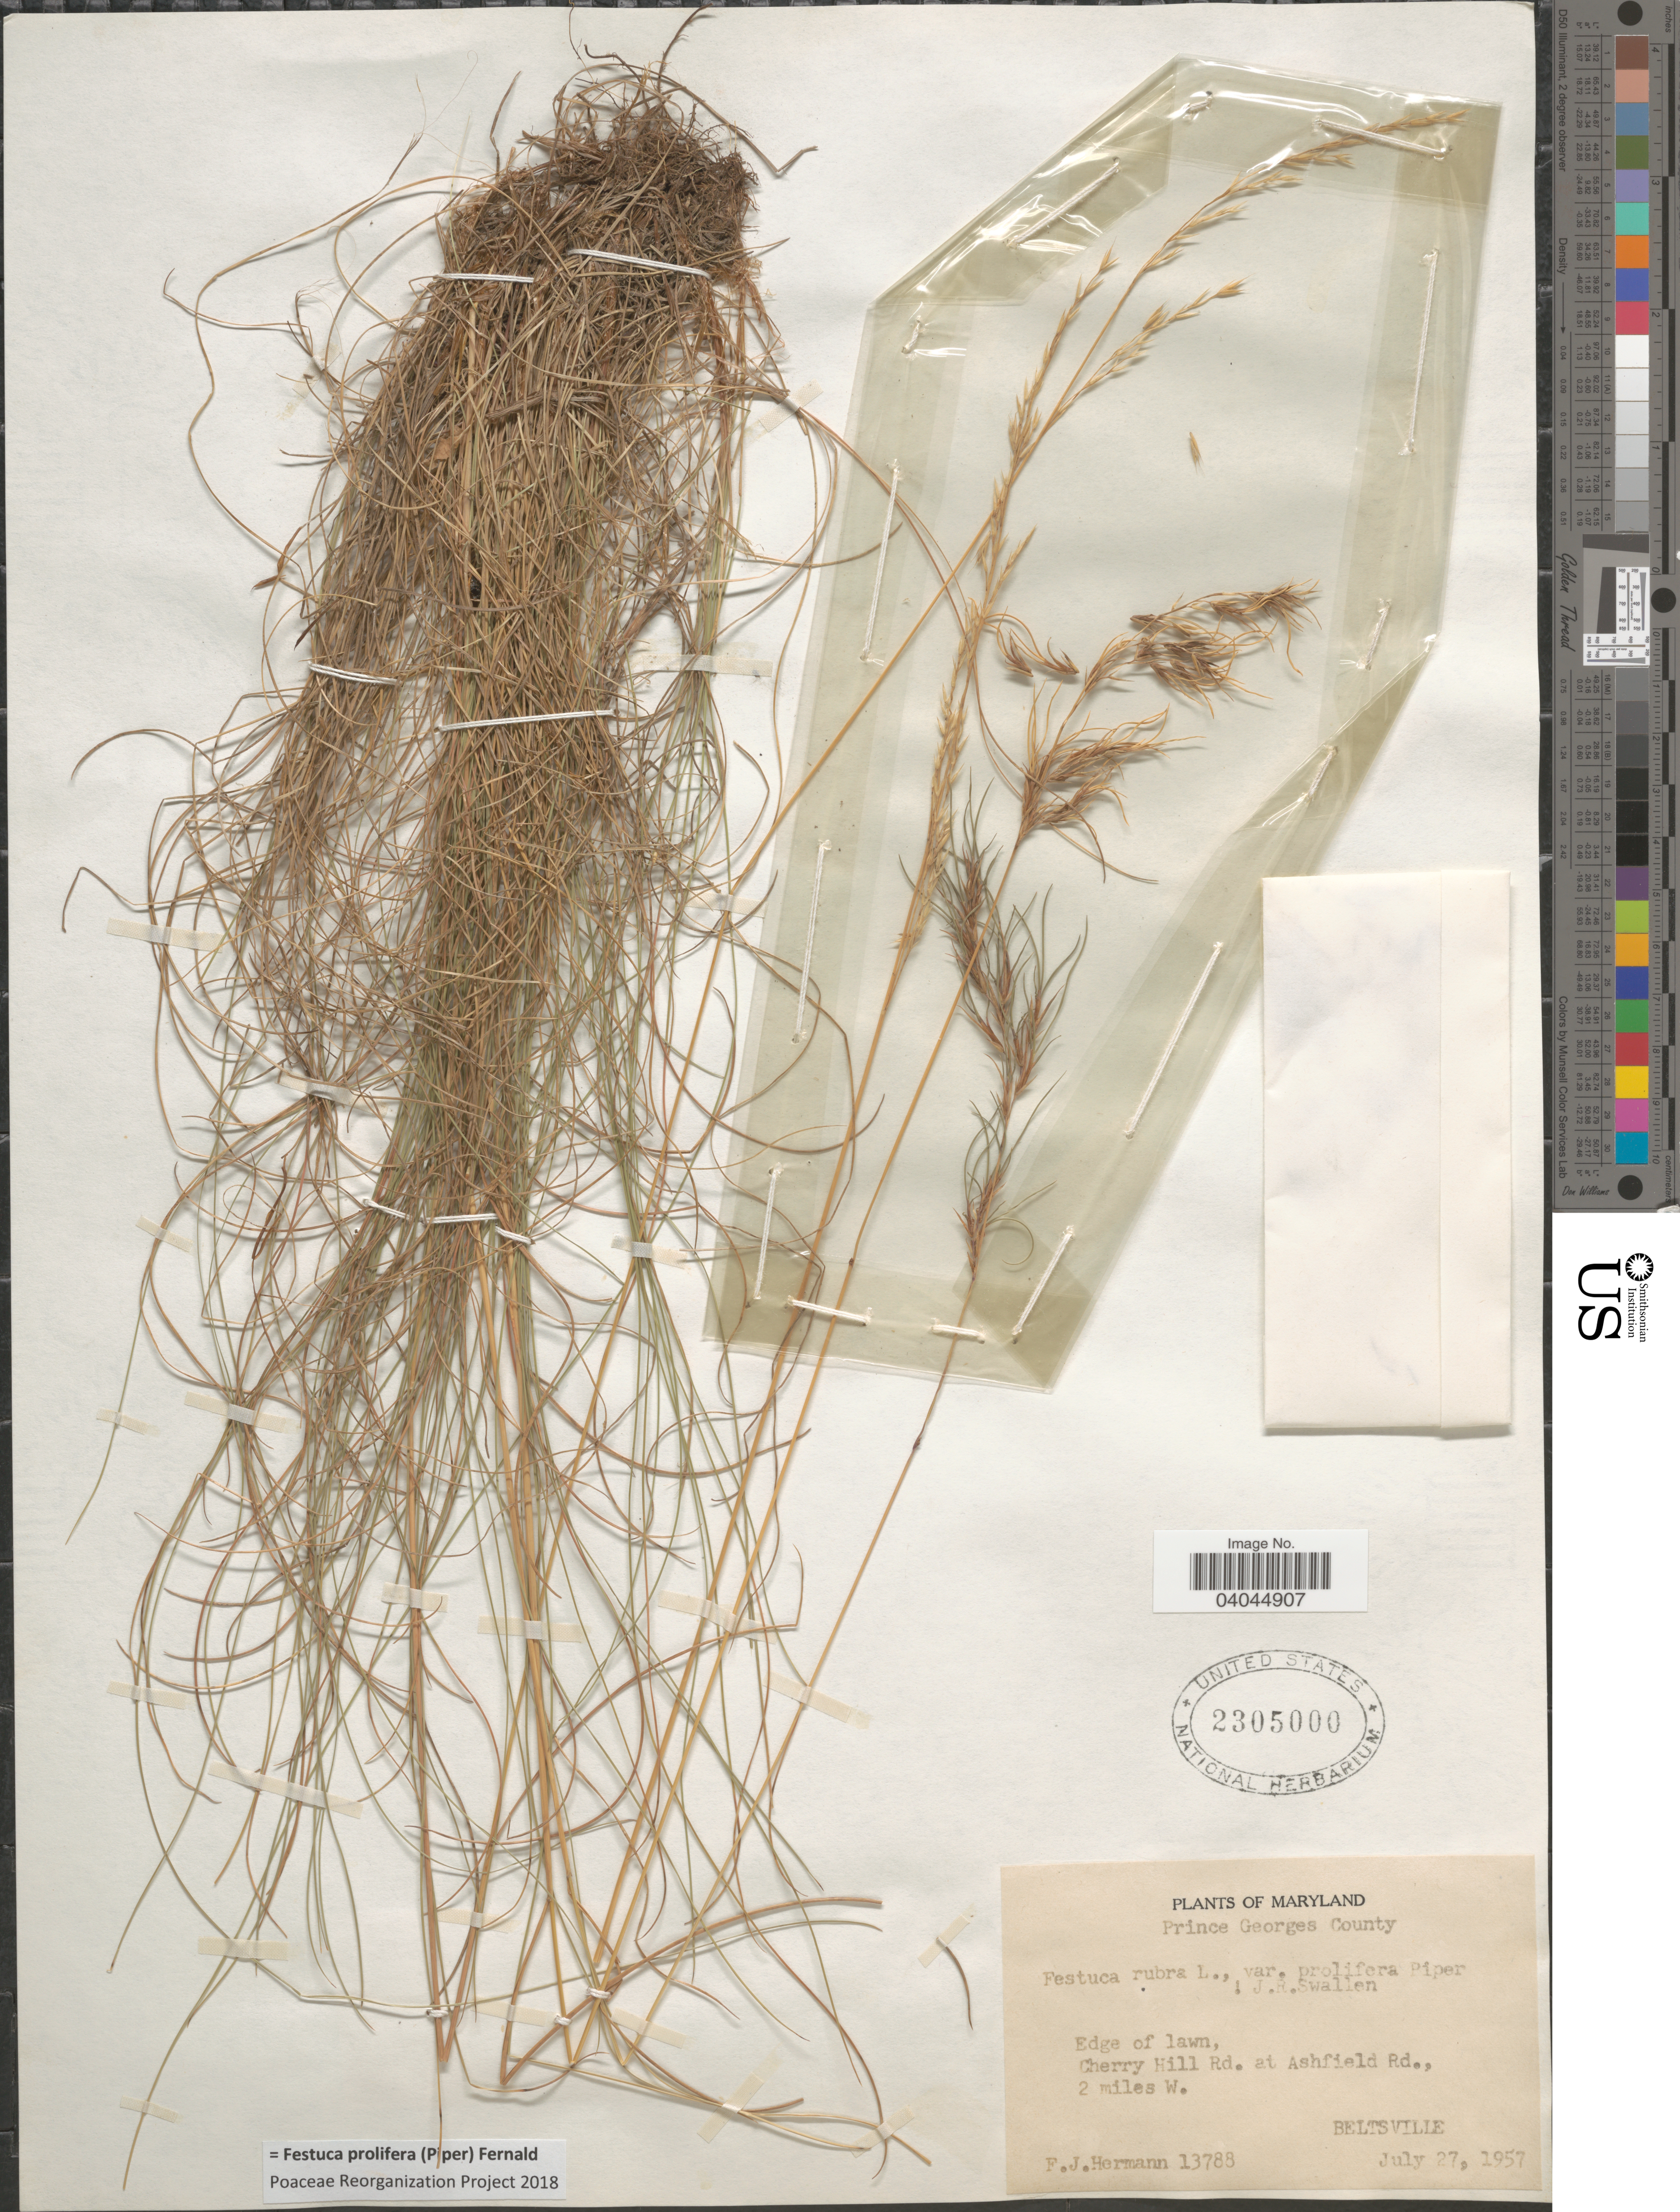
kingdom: Plantae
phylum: Tracheophyta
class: Liliopsida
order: Poales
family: Poaceae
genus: Festuca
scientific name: Festuca prolifera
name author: (Piper) Fernald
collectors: F. J. Hermann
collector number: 13788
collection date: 1957-07-27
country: United States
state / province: Maryland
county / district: Prince George's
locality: Prince Georges County. Edge of lawn, Cherry Hill Rd. at Ashfield Rd., 2 miles W. Beltsville.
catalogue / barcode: US 2305000